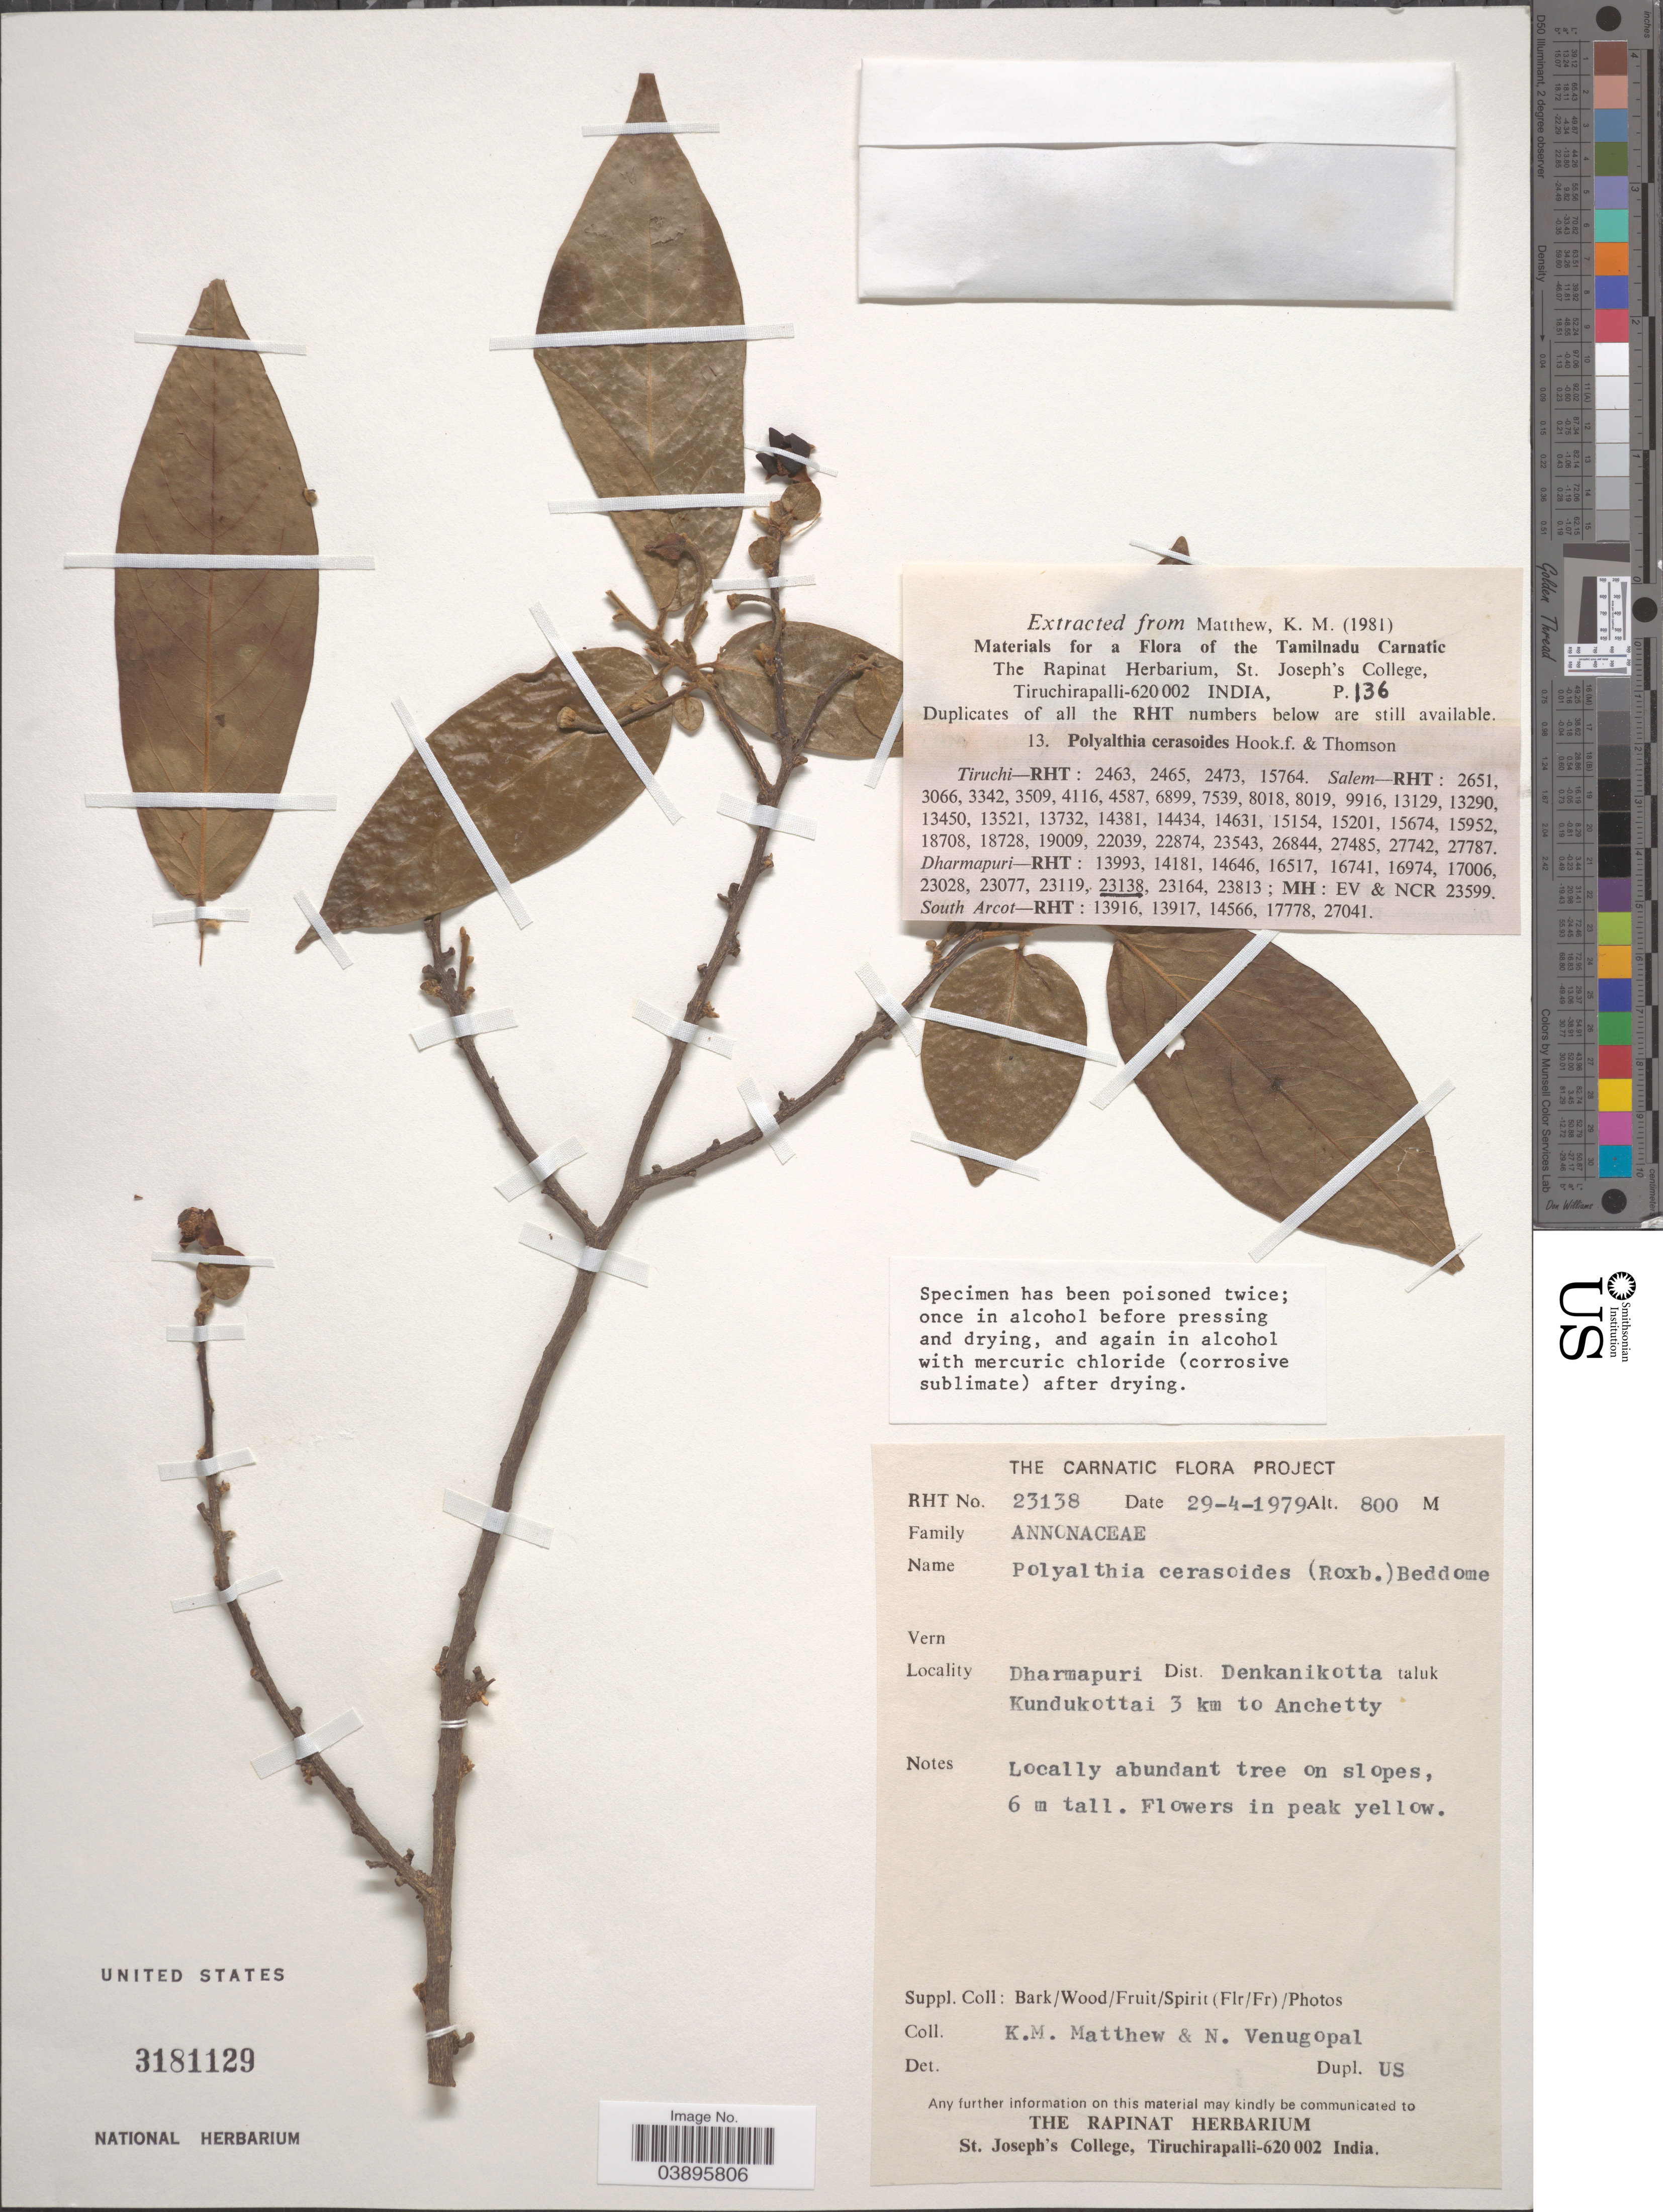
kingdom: Plantae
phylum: Tracheophyta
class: Magnoliopsida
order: Magnoliales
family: Annonaceae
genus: Polyalthia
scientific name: Polyalthia cerasoides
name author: (Roxb.) Benth. et al.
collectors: K. M. Matthew & N. Venugopal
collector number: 23138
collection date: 1979-04-29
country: India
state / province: Tamil Nadu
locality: Dharmapuri Dist. Denkanikotta taluk Kundukottai 3 km to Anchetty.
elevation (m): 800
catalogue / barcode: US 3181129